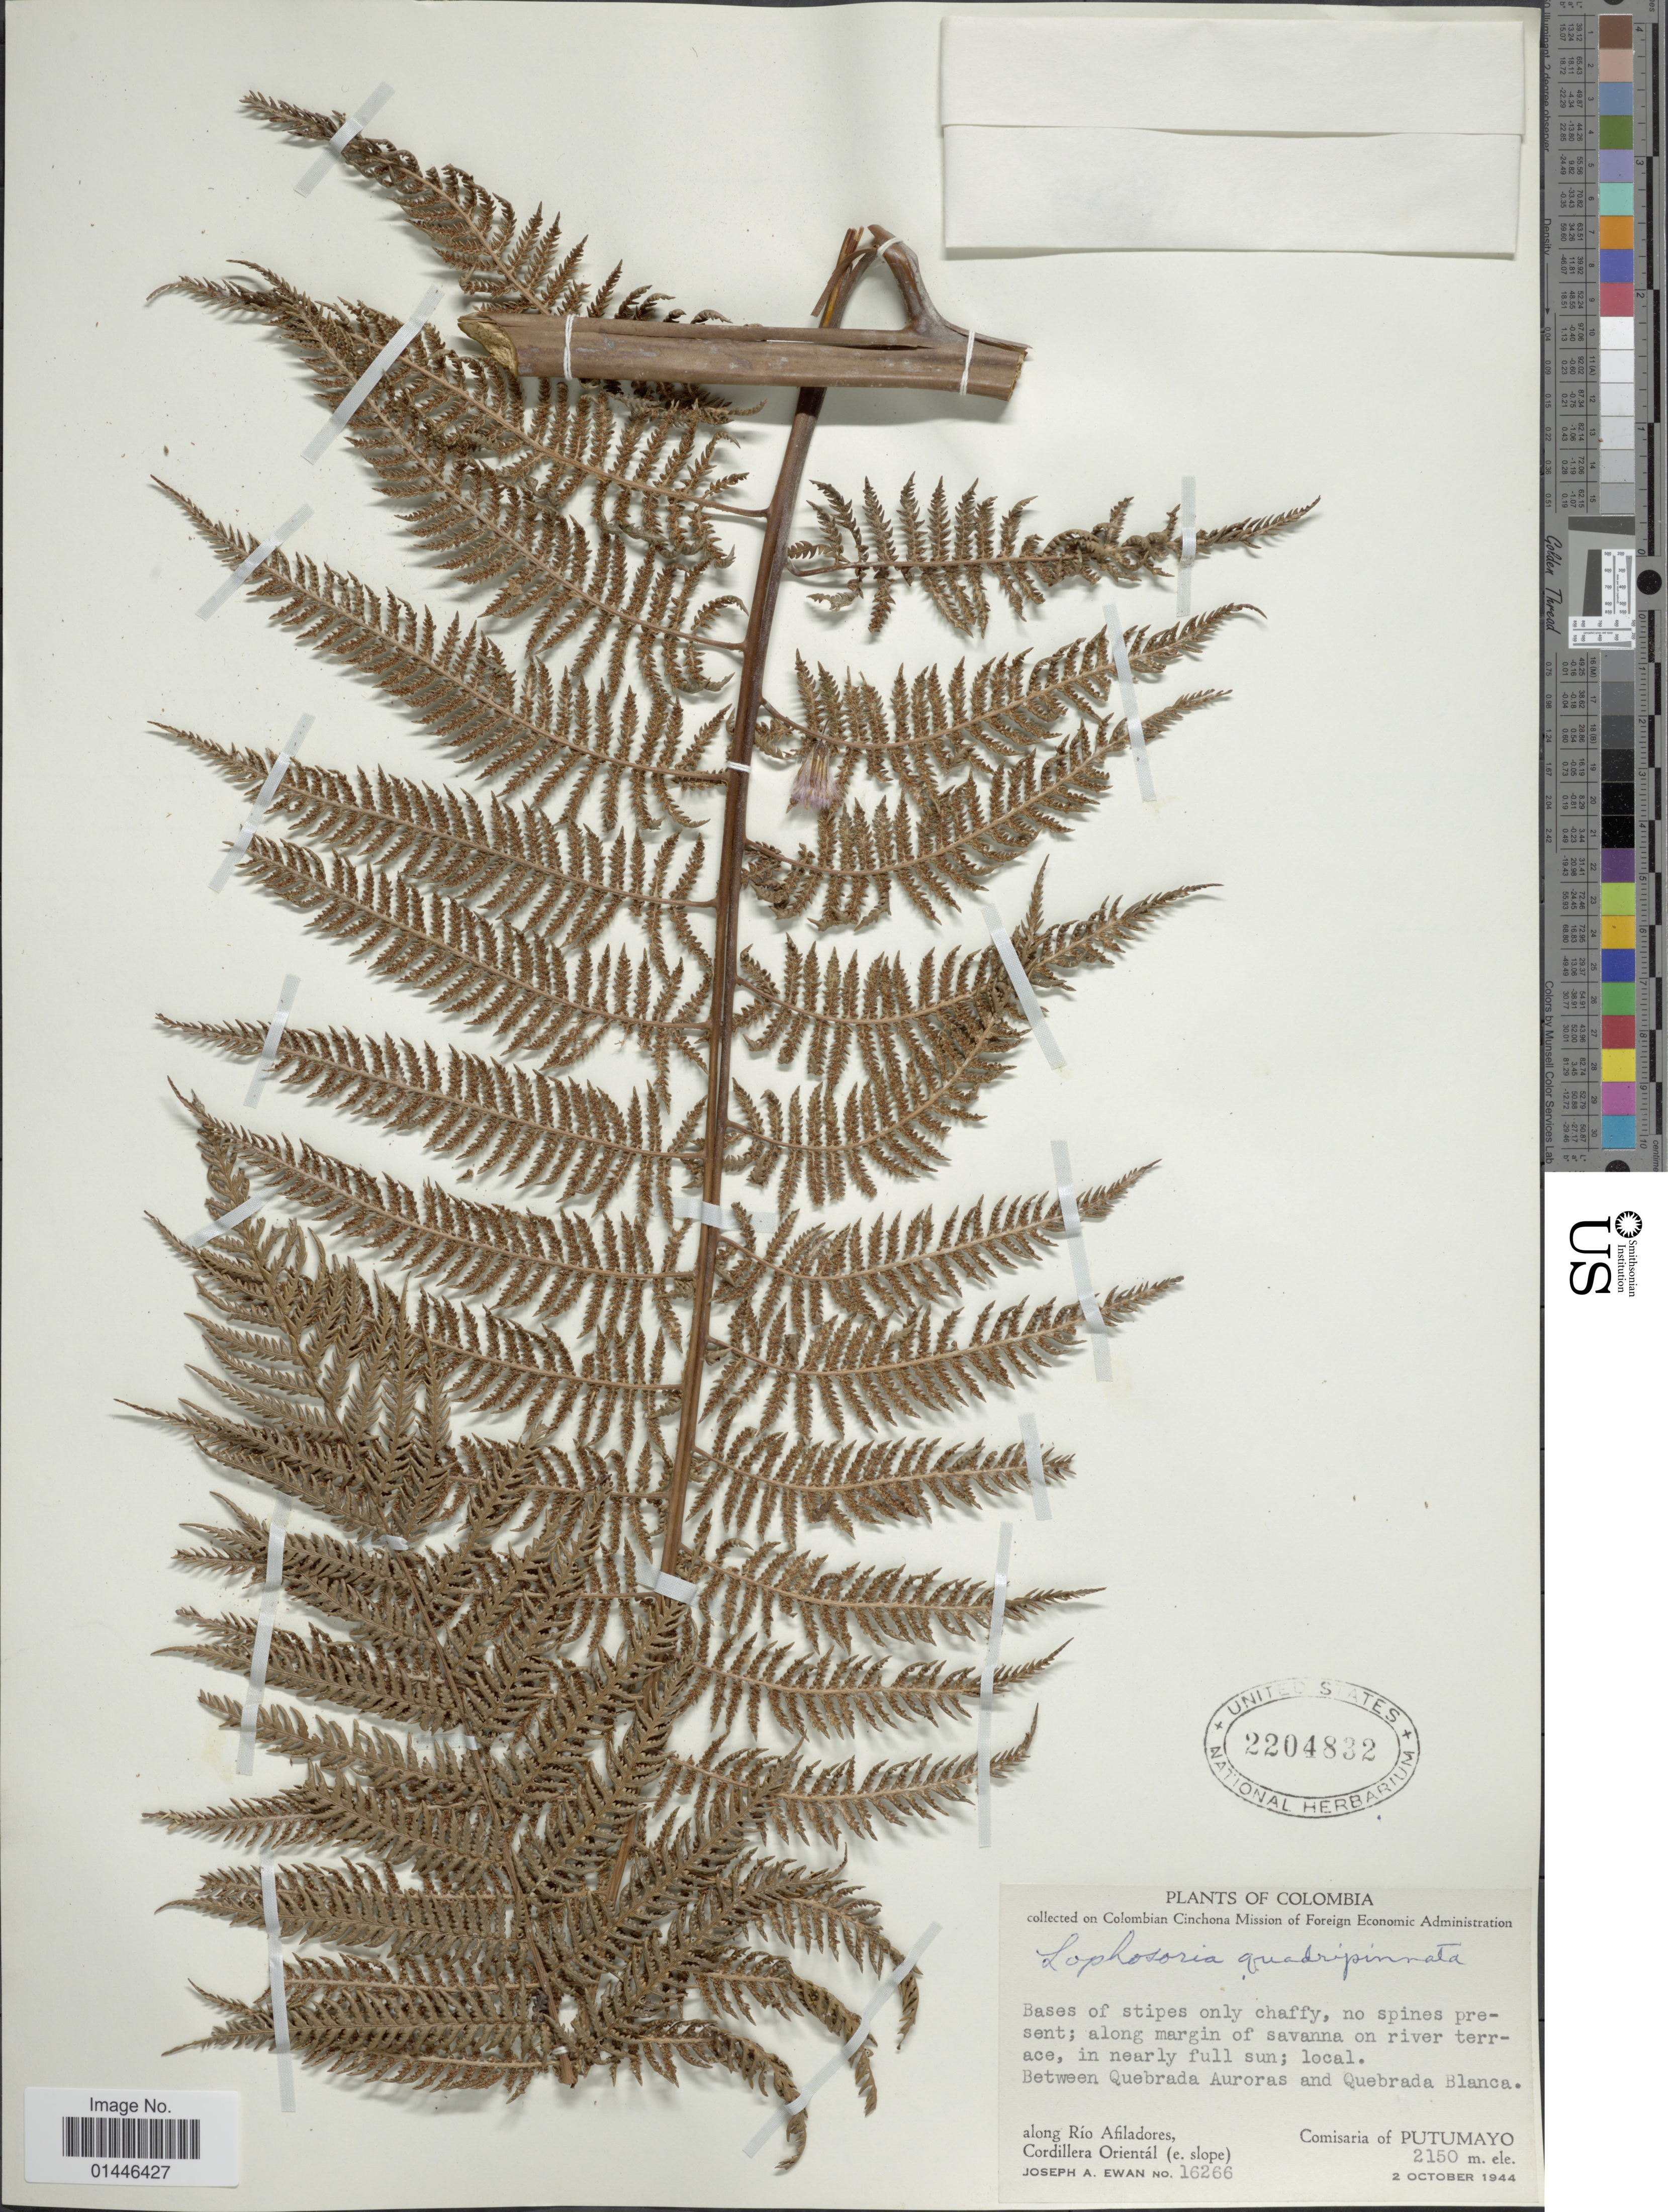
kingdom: Plantae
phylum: Tracheophyta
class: Polypodiopsida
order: Cyatheales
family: Dicksoniaceae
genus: Lophosoria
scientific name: Lophosoria quadripinnata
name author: (J.F. Gmel.) C. Chr.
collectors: J. A. Ewan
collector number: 16266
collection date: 1944-10-02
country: Colombia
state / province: Putumayo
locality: Between Quebrada Auroras and Quebrada Blanca. along Río Afiladores. Cordillera Orientál (e. slope)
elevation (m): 2150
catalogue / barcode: US 2204832